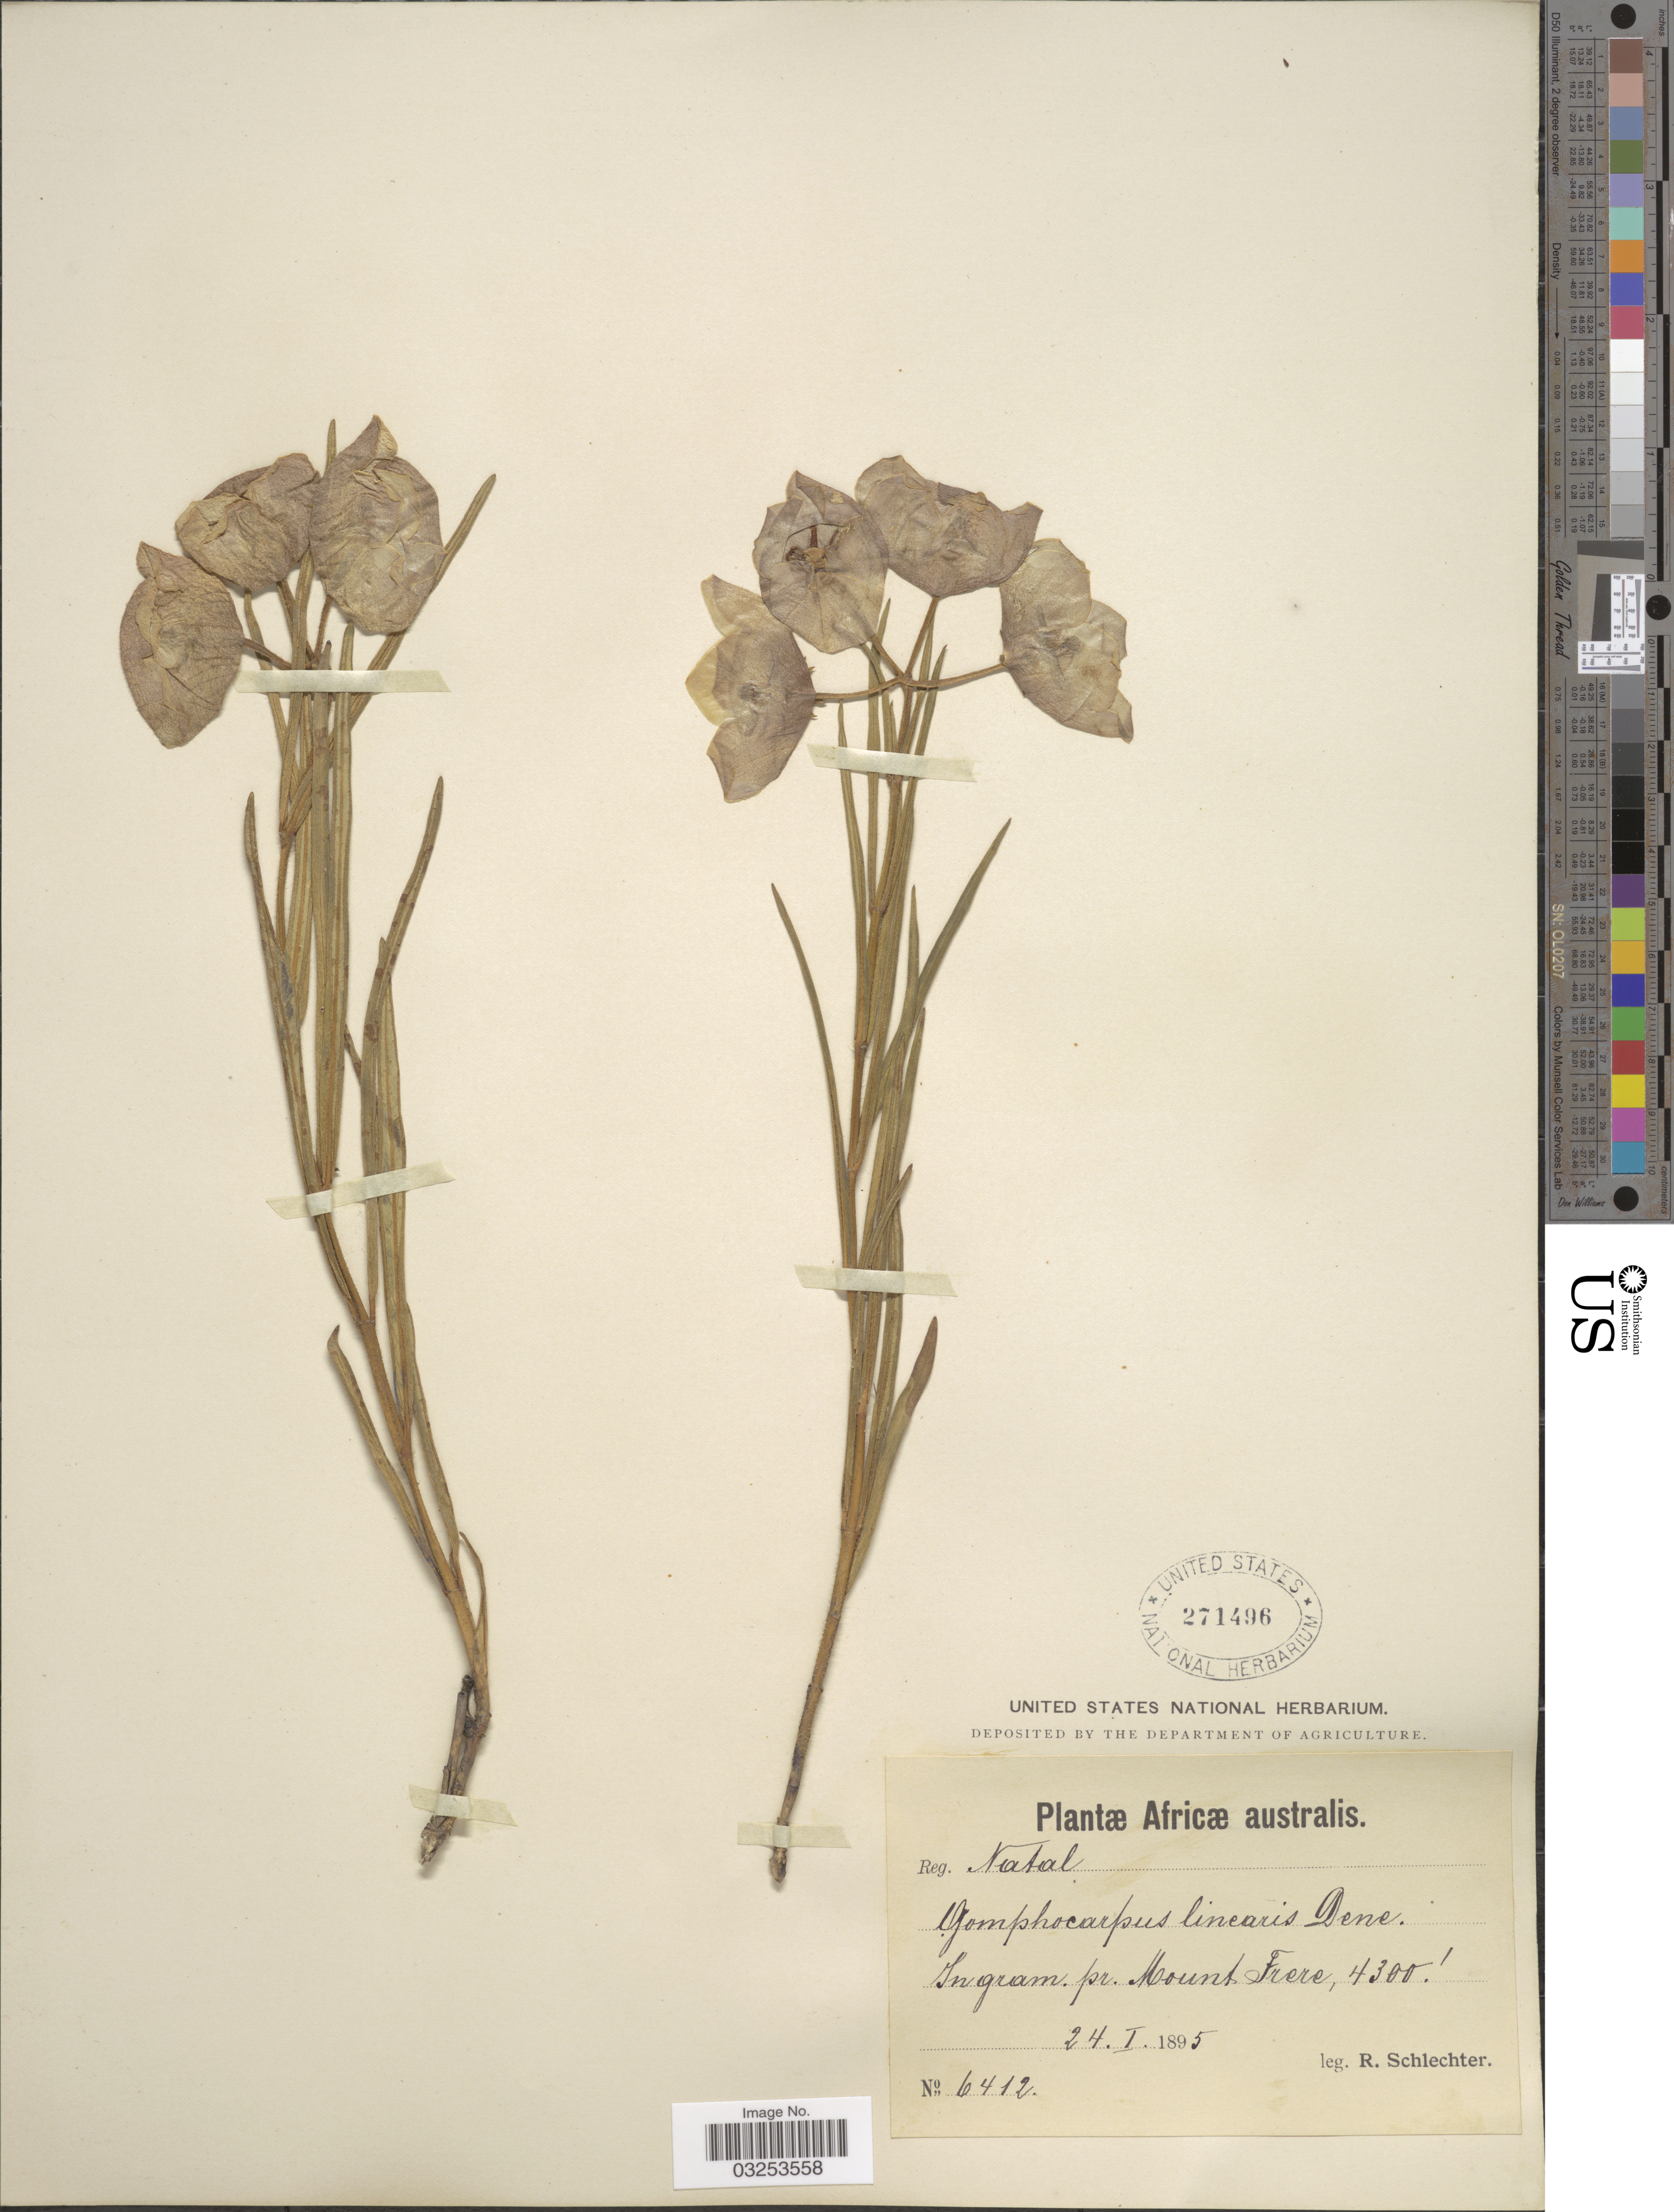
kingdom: Plantae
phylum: Tracheophyta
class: Magnoliopsida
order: Gentianales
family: Apocynaceae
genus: Pachycarpus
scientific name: Pachycarpus linearis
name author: N.E. Br.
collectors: F. R. R. Schlechter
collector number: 6412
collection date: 1895-01-24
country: South Africa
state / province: KwaZulu-Natal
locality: Africæ australis. Reg. Natal. In gram. pr. Mount Frere.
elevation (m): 1311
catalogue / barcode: US 271496